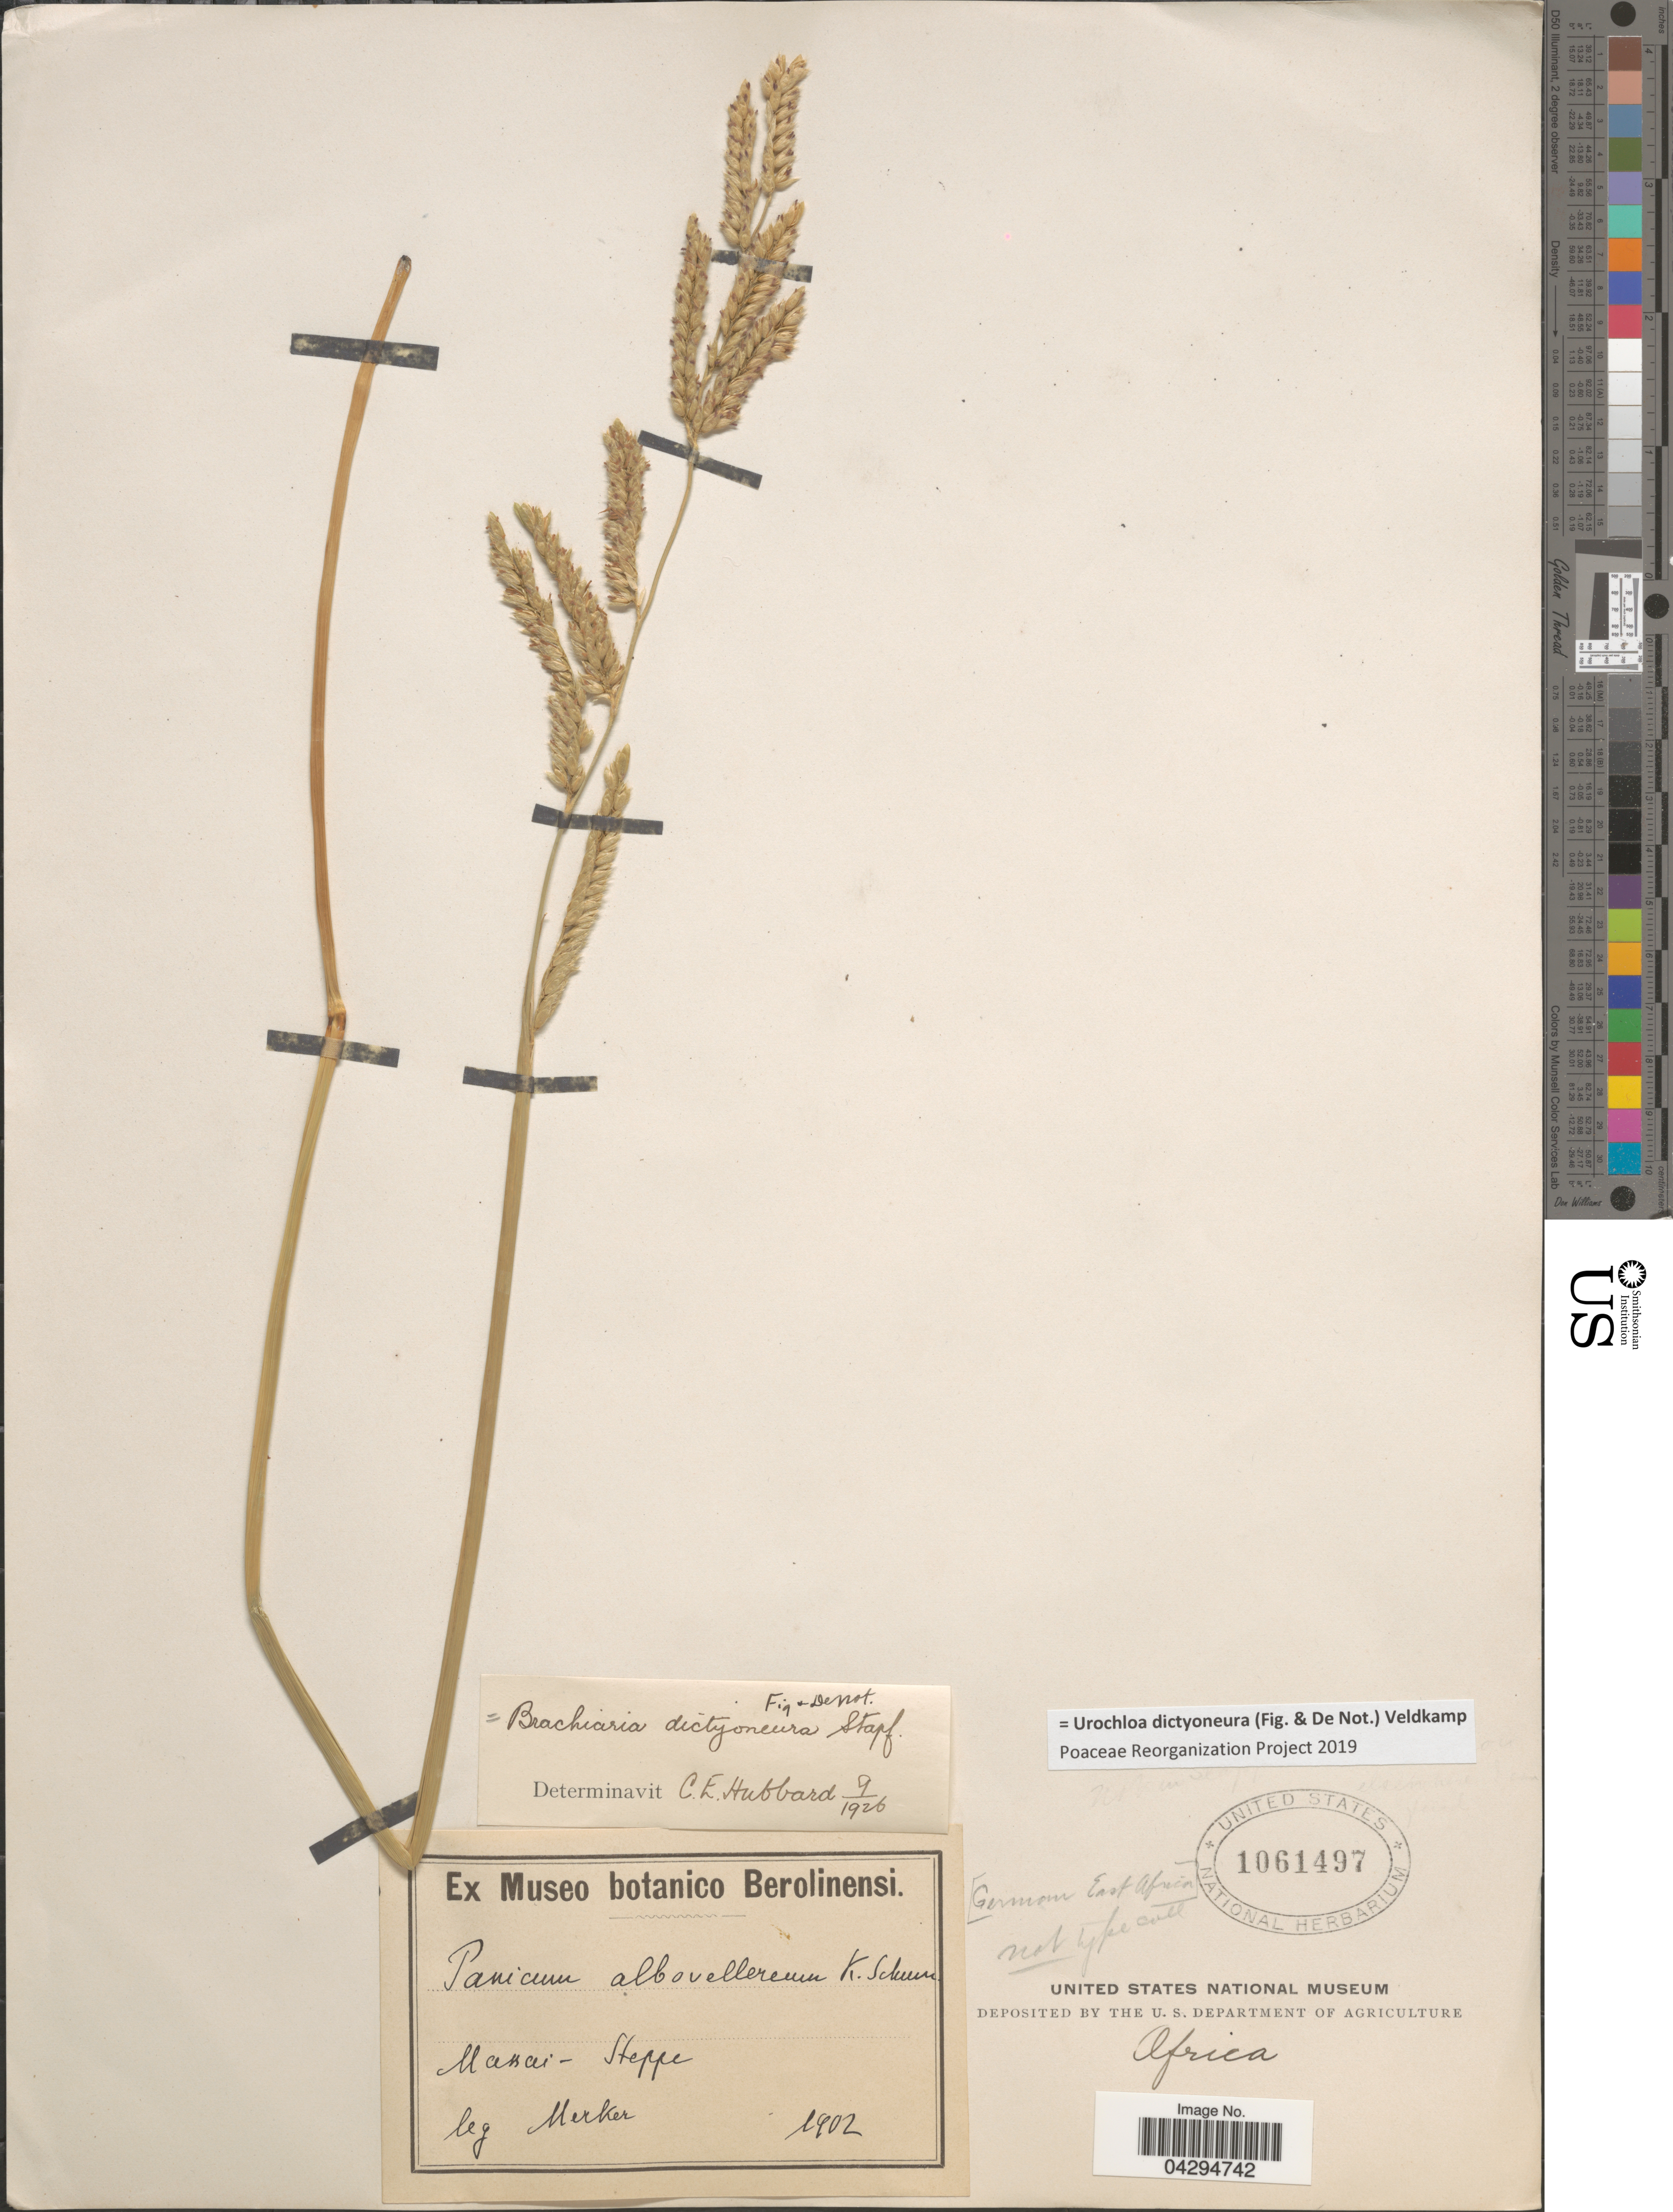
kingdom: Plantae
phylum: Tracheophyta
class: Liliopsida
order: Poales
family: Poaceae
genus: Urochloa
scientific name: Urochloa dictyoneura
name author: (Fig. & De Not.) Veldkamp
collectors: Merker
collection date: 1920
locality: Africa. Marai. German East Africa.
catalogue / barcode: US 1061497